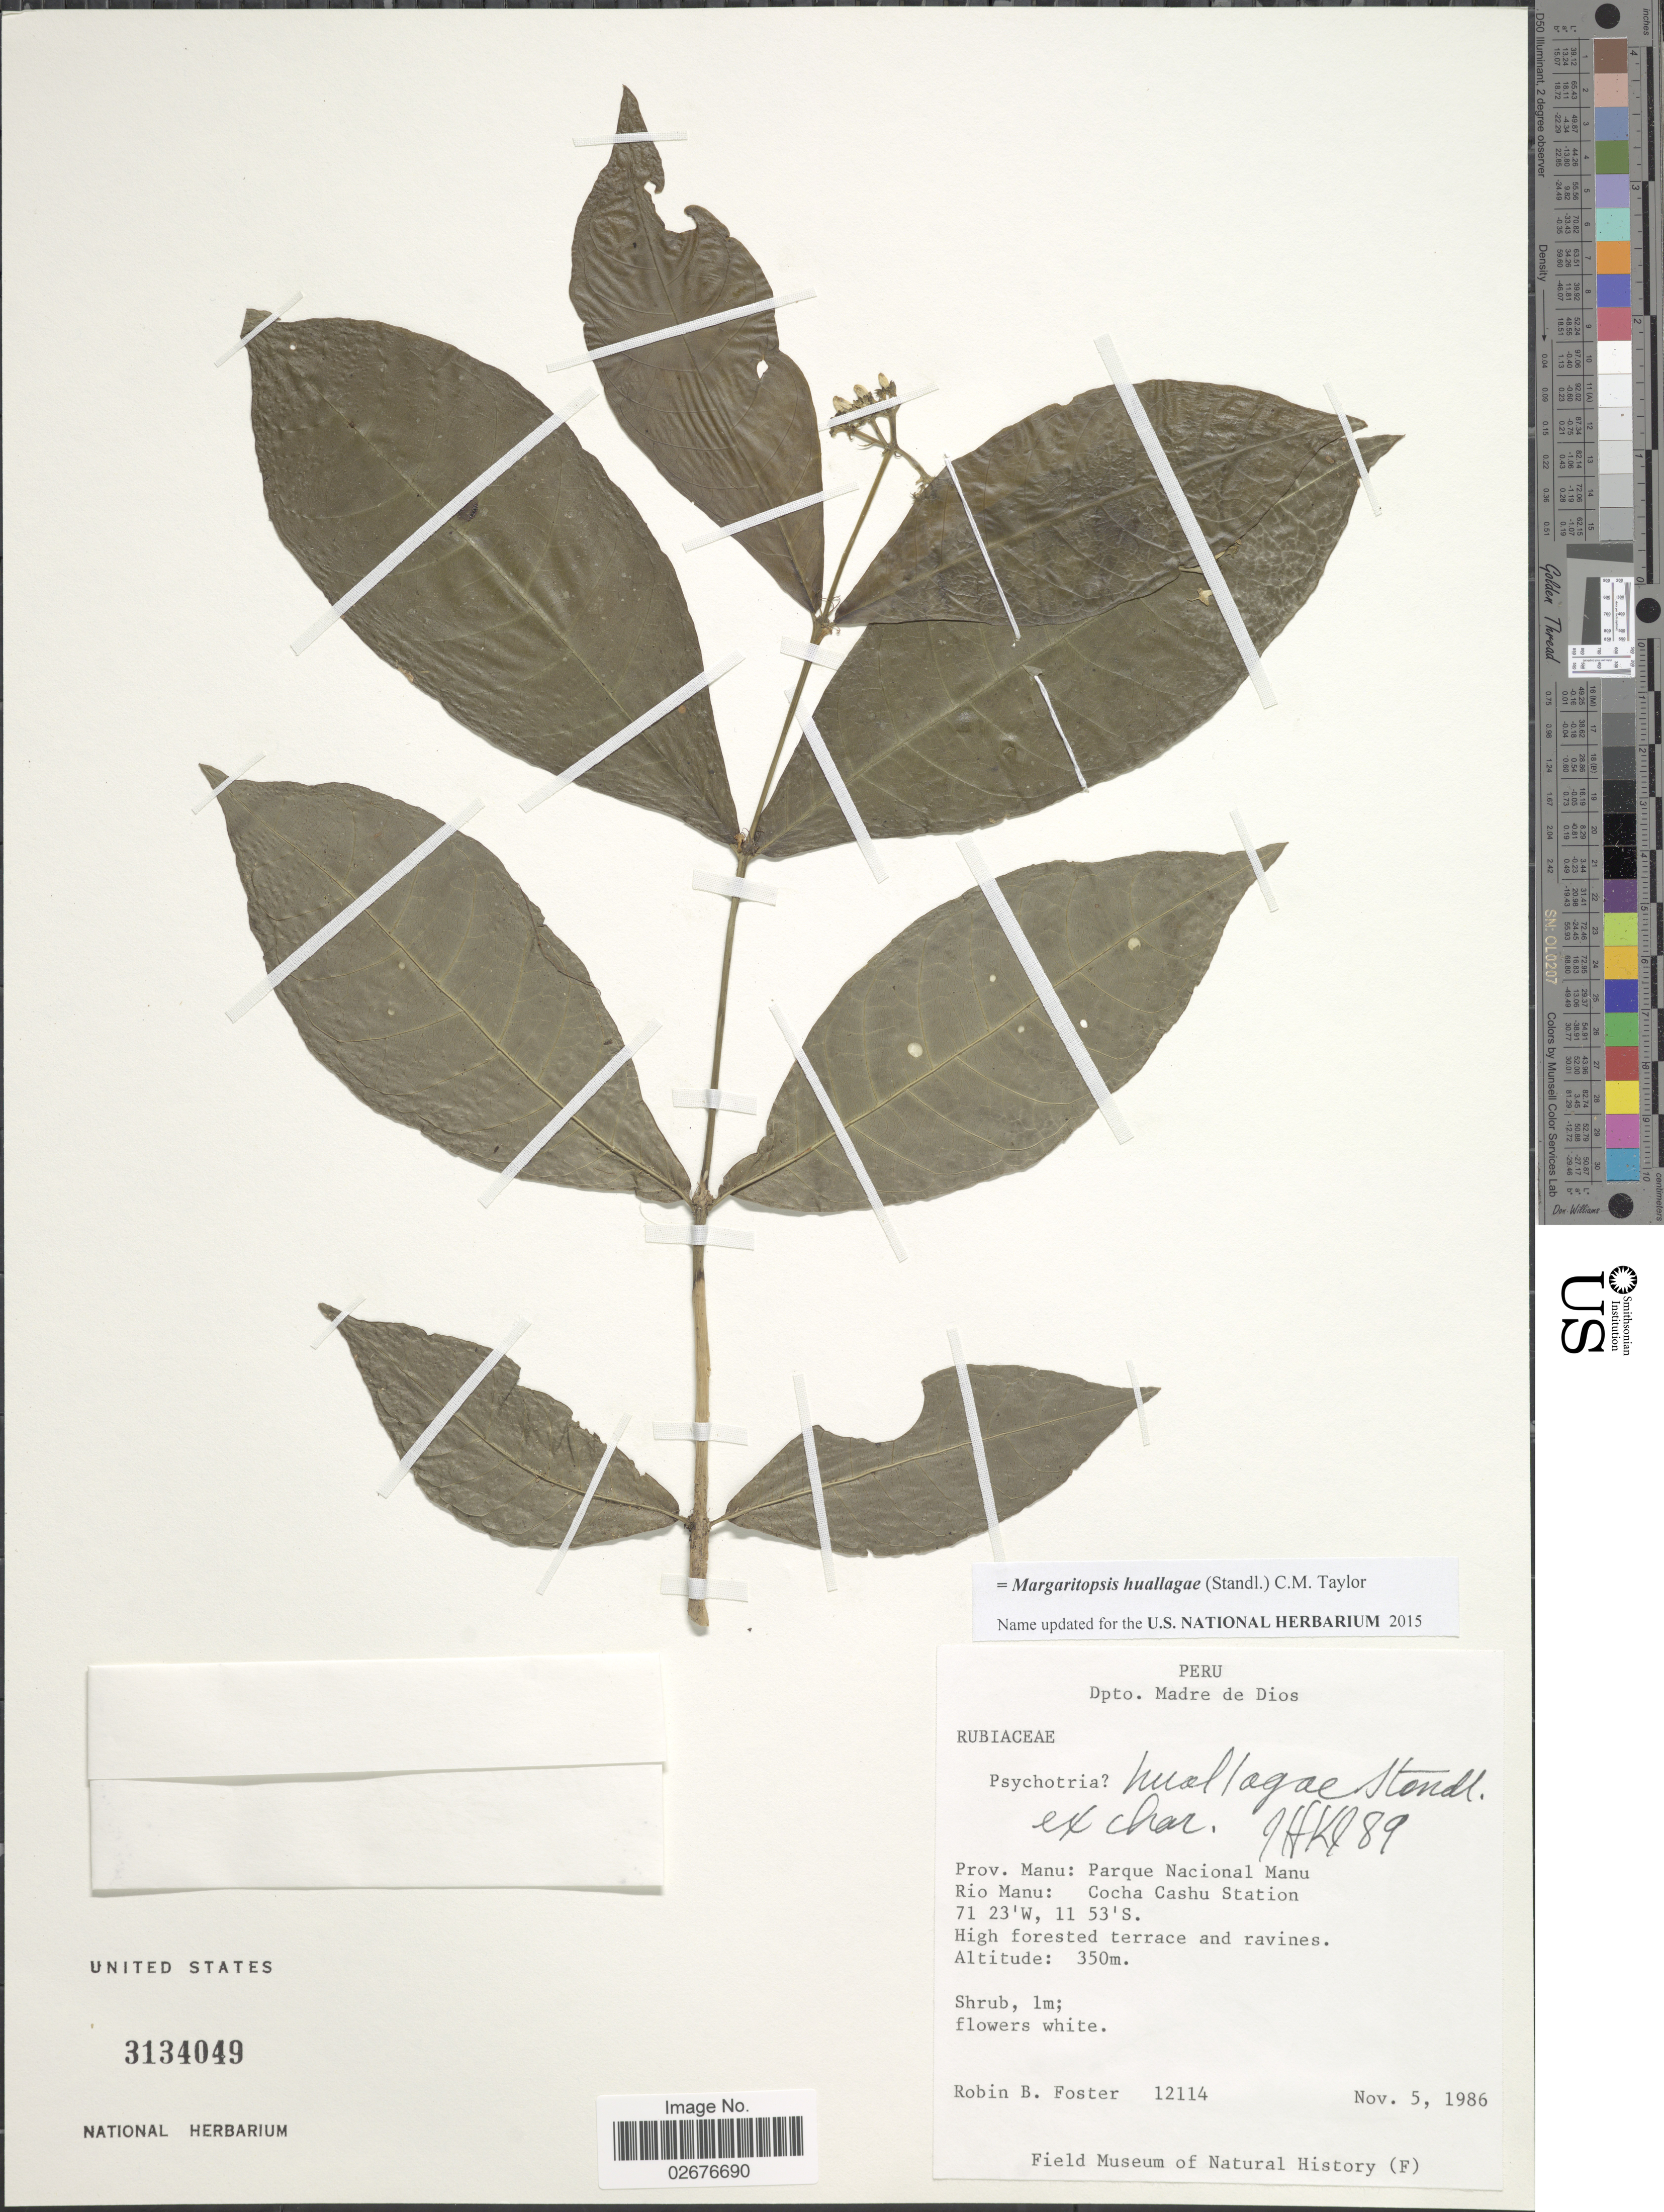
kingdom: Plantae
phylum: Tracheophyta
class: Magnoliopsida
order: Gentianales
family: Rubiaceae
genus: Margaritopsis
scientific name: Margaritopsis huallagae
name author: (Standl.) C.M. Taylor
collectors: R. B. Foster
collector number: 12114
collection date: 1986-11-05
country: Peru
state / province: Madre de Dios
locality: Prov. Manu: Parque Nacional Manu, Rio Manu: Cocha Cashu Station, high forested terrace and ravines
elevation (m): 350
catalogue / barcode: US 3134049